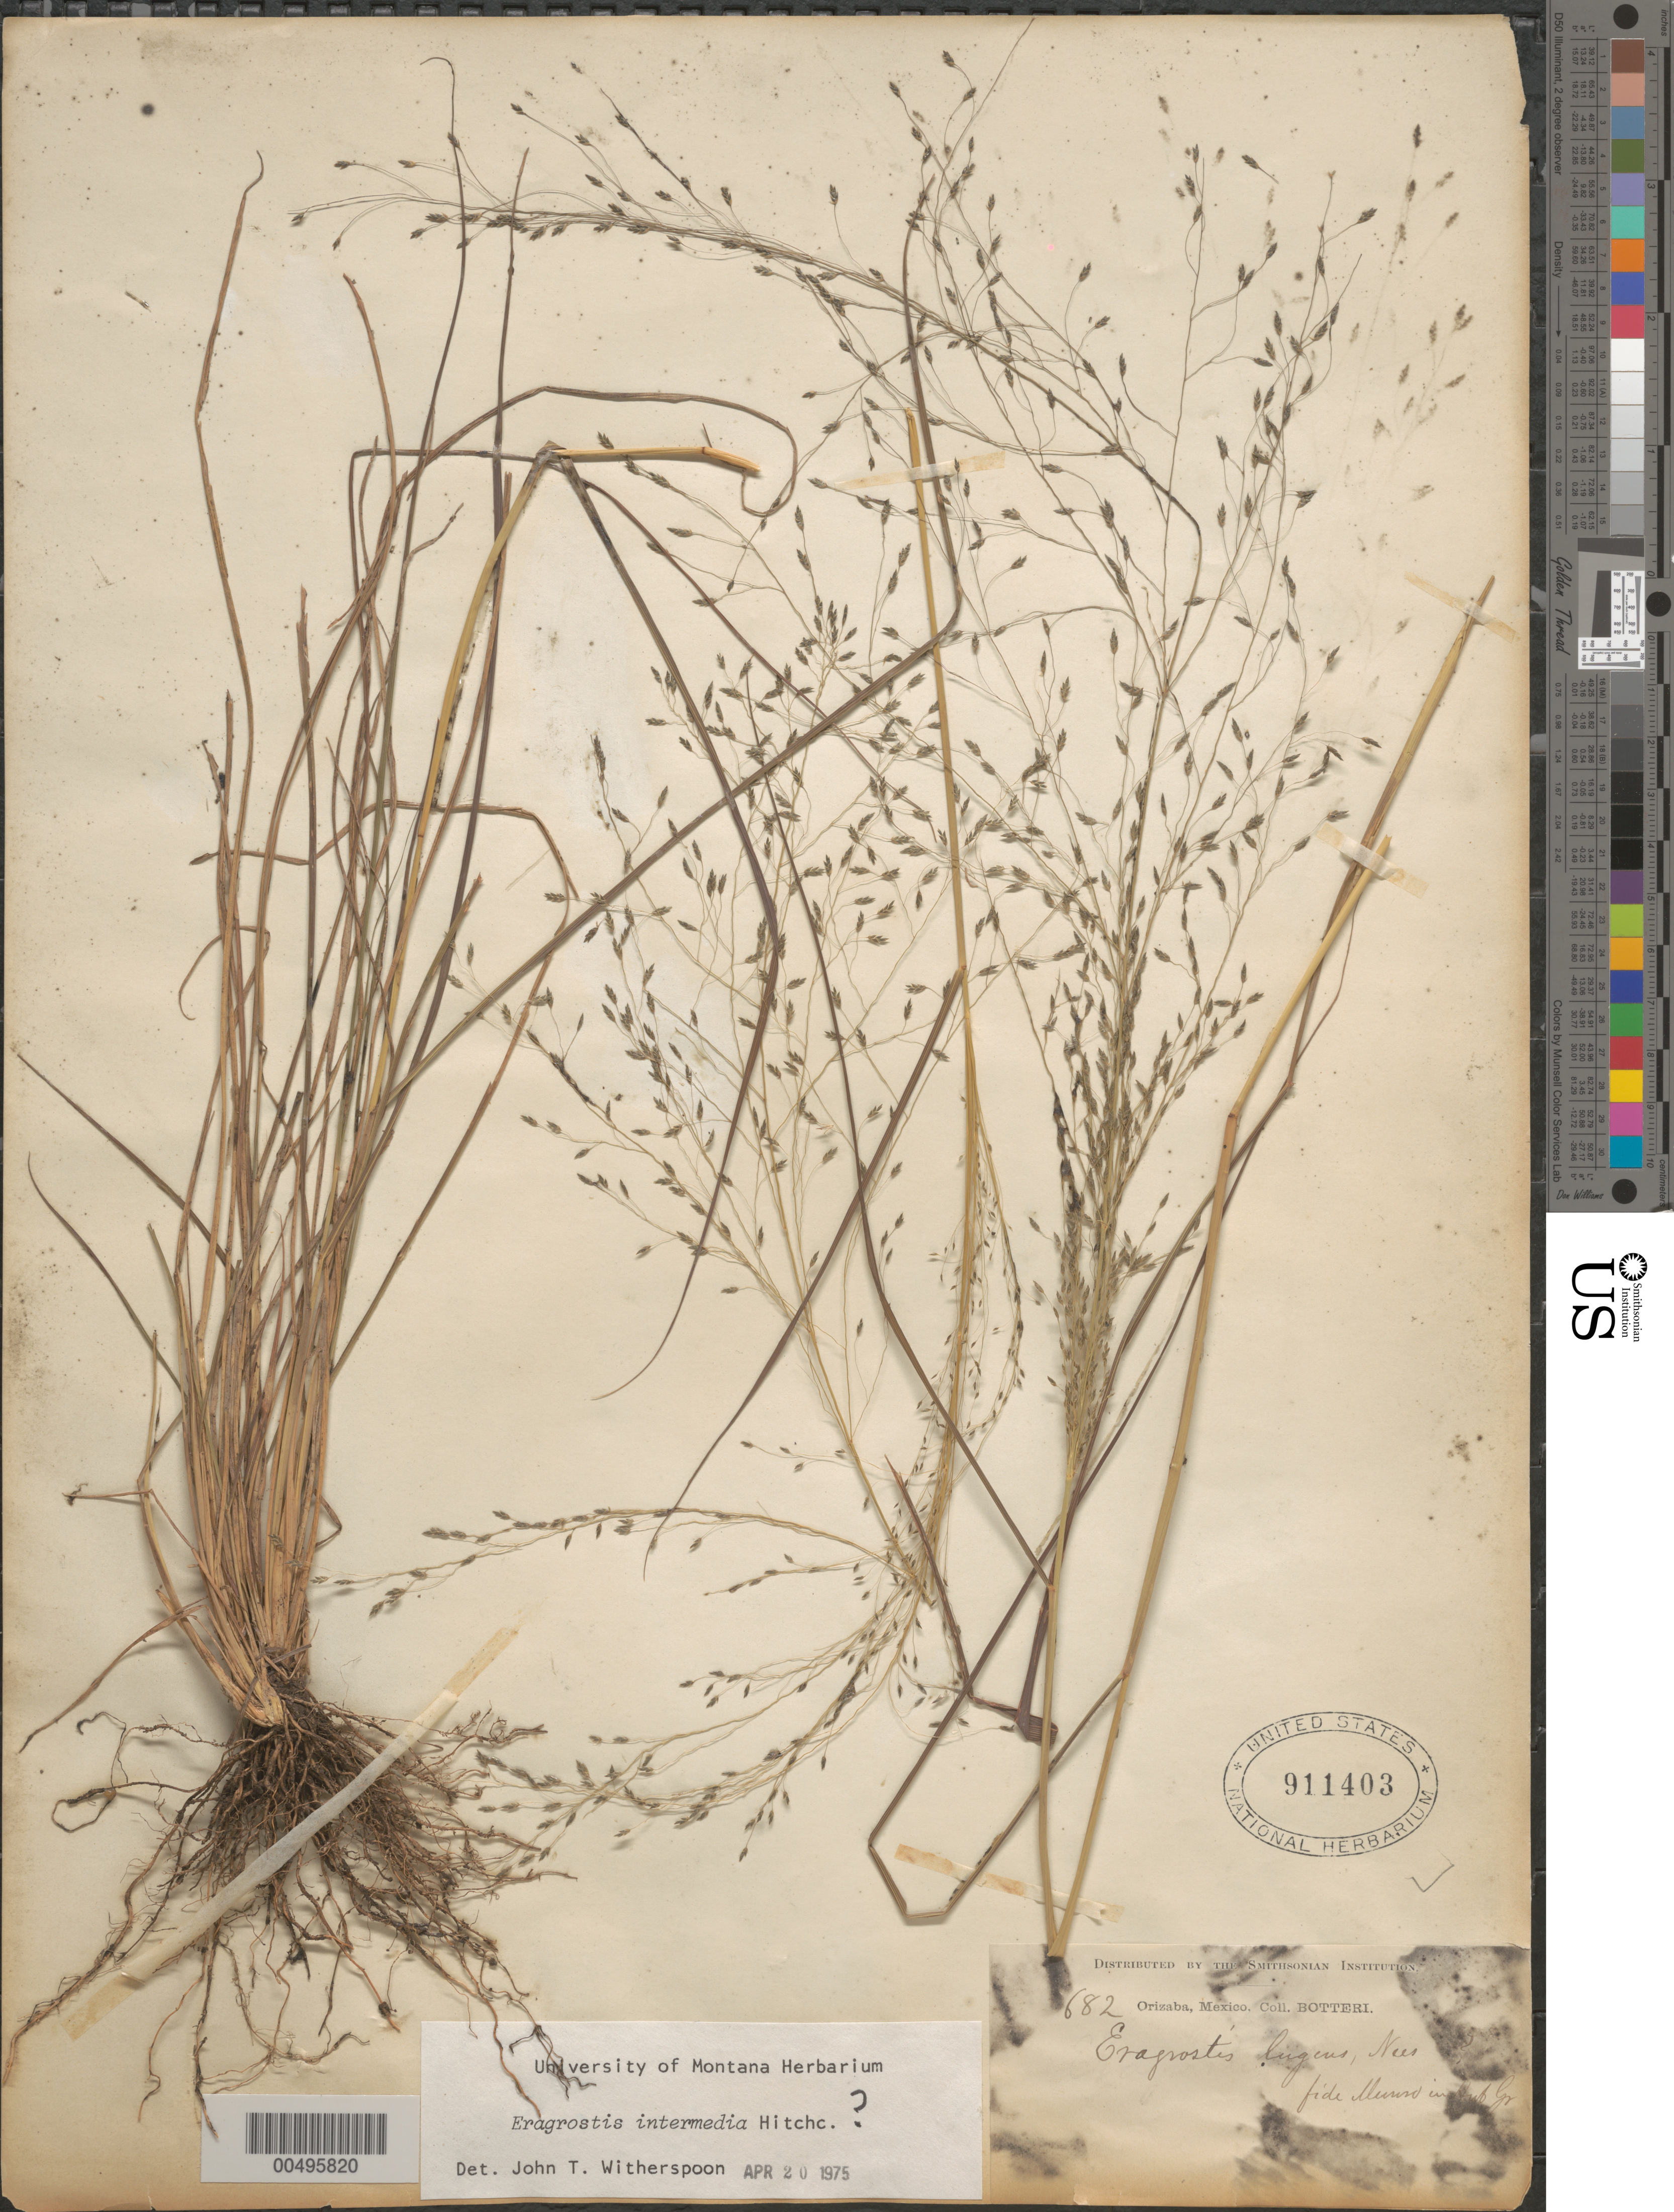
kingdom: Plantae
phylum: Tracheophyta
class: Liliopsida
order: Poales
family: Poaceae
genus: Eragrostis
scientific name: Eragrostis intermedia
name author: Hitchc.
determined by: Witherspoon, John T.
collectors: -. Botteri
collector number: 682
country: Mexico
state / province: Veracruz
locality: Orizaba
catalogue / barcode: US 911403